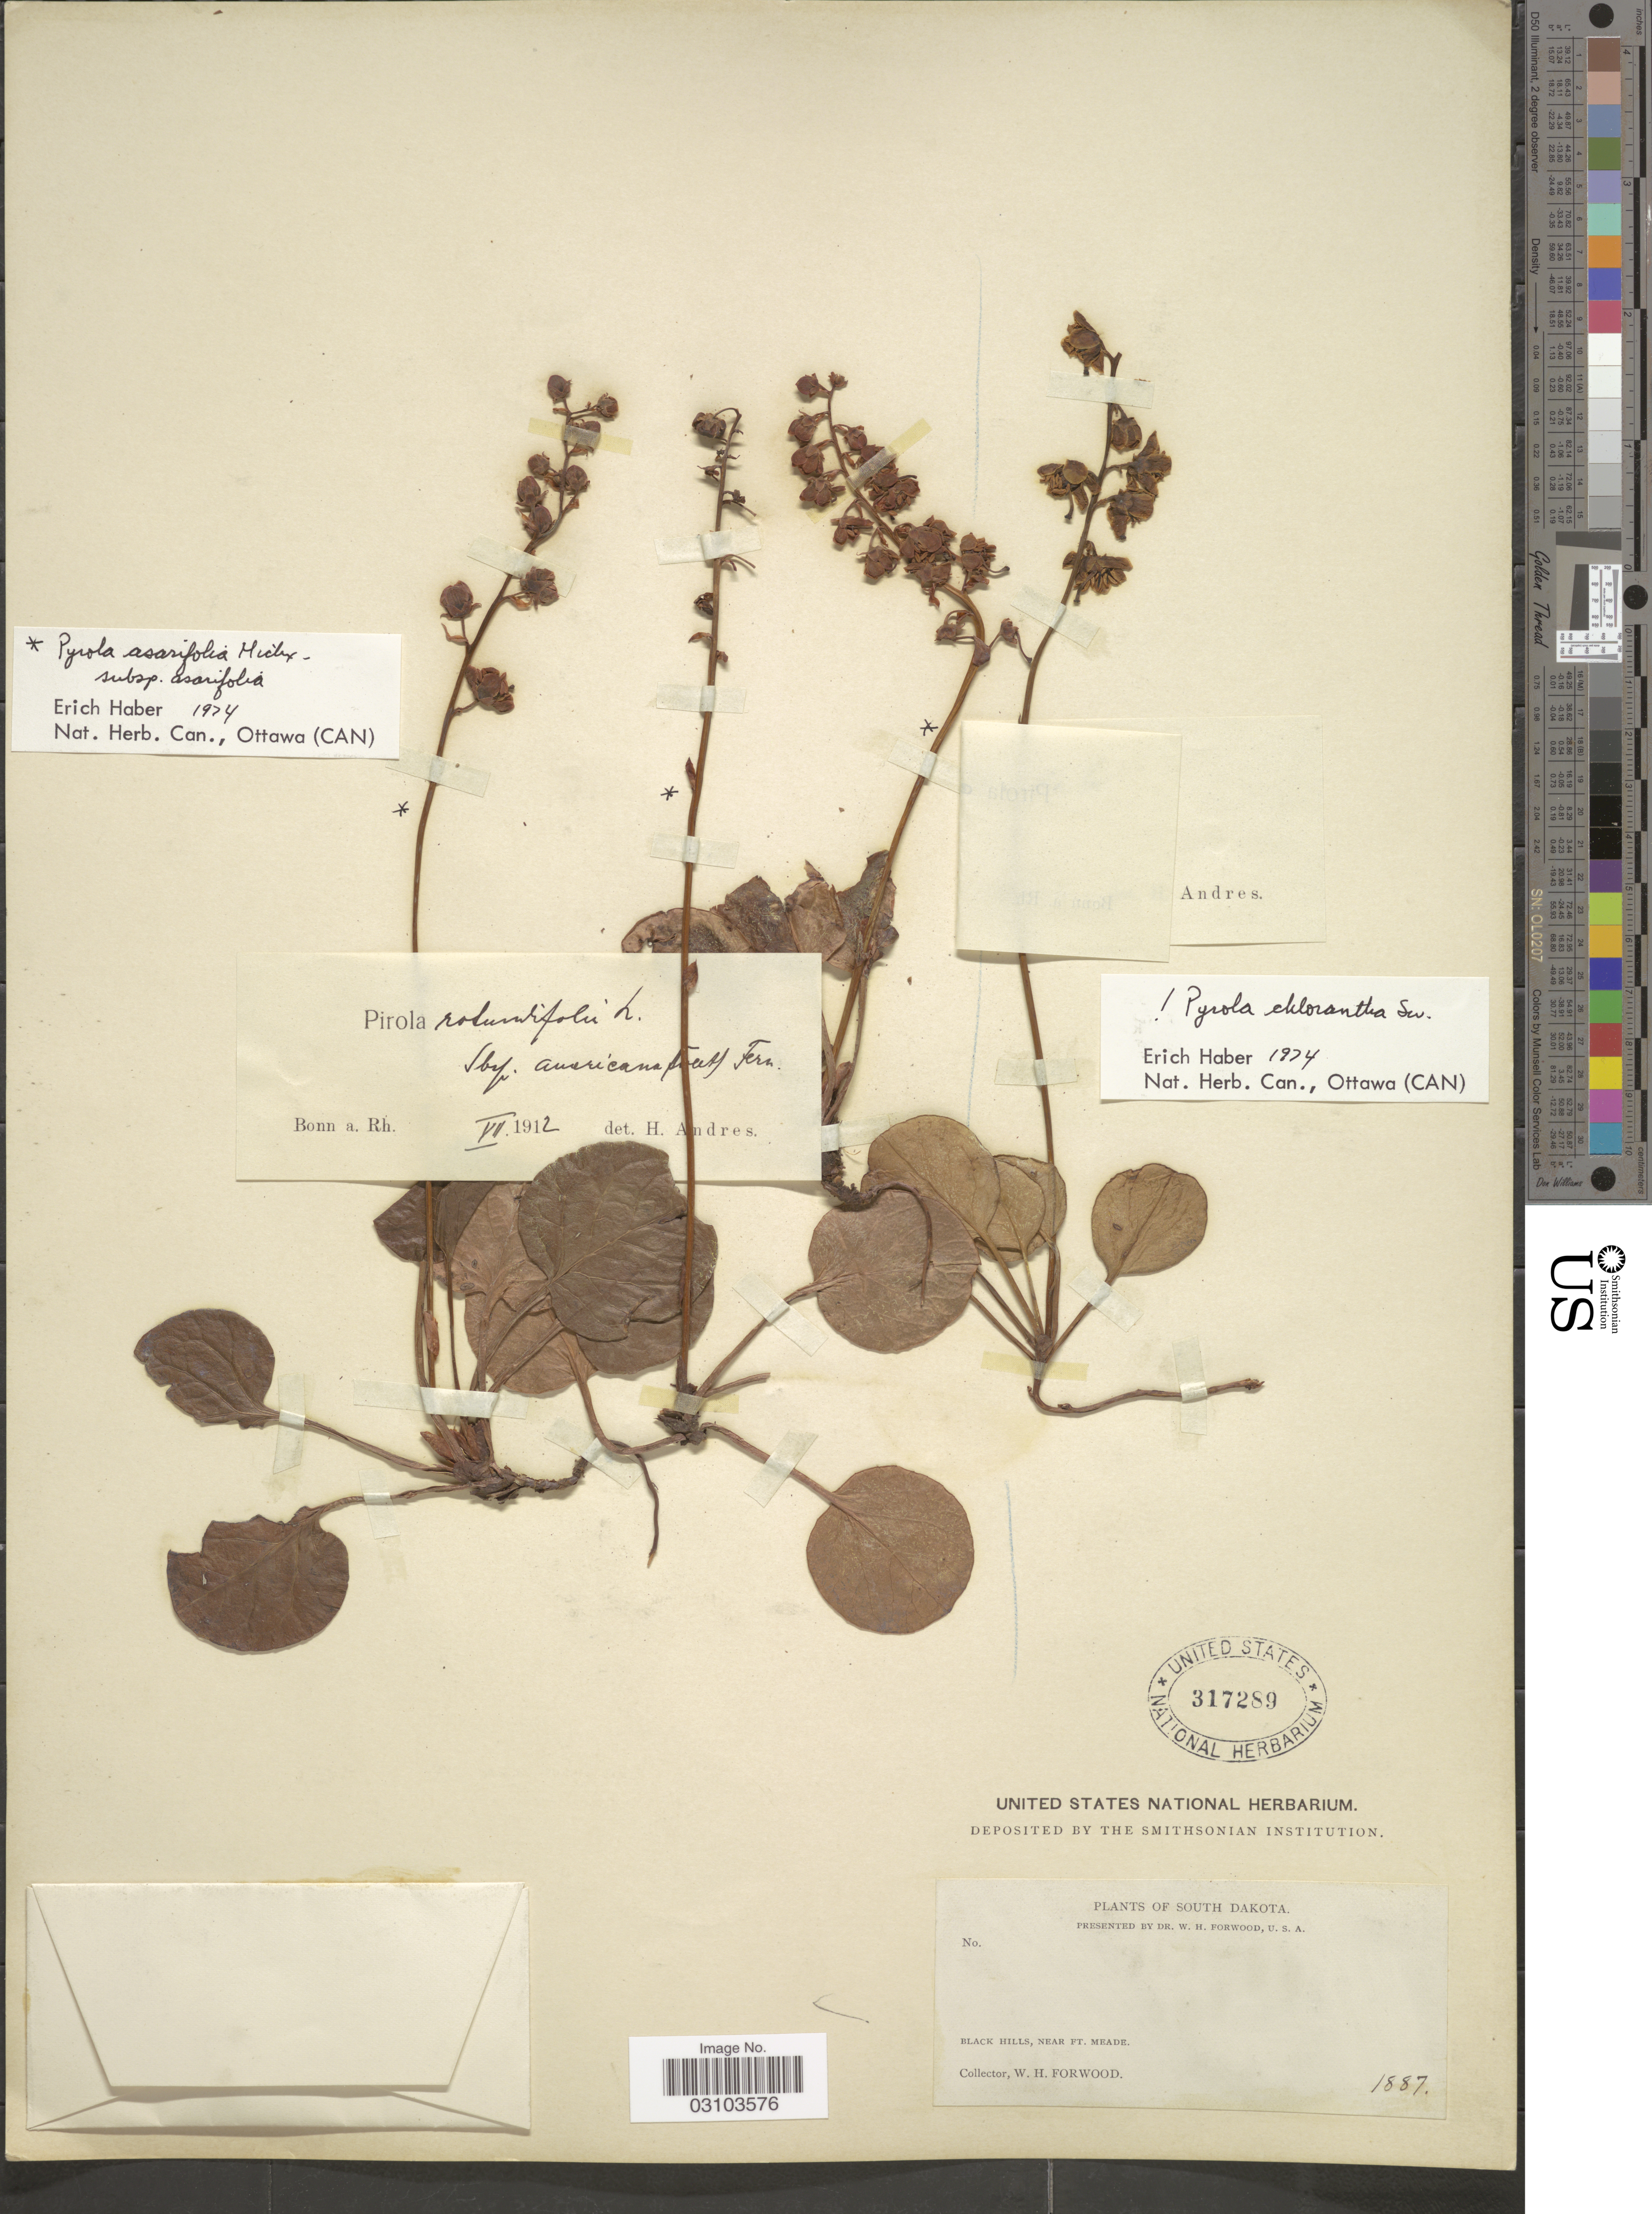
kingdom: Plantae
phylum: Tracheophyta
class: Magnoliopsida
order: Ericales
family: Ericaceae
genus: Pyrola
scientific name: Pyrola asarifolia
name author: Michx.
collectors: W. Forwood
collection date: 1887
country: United States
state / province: South Dakota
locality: Black Hills, near Ft. Meade.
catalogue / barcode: US 317289